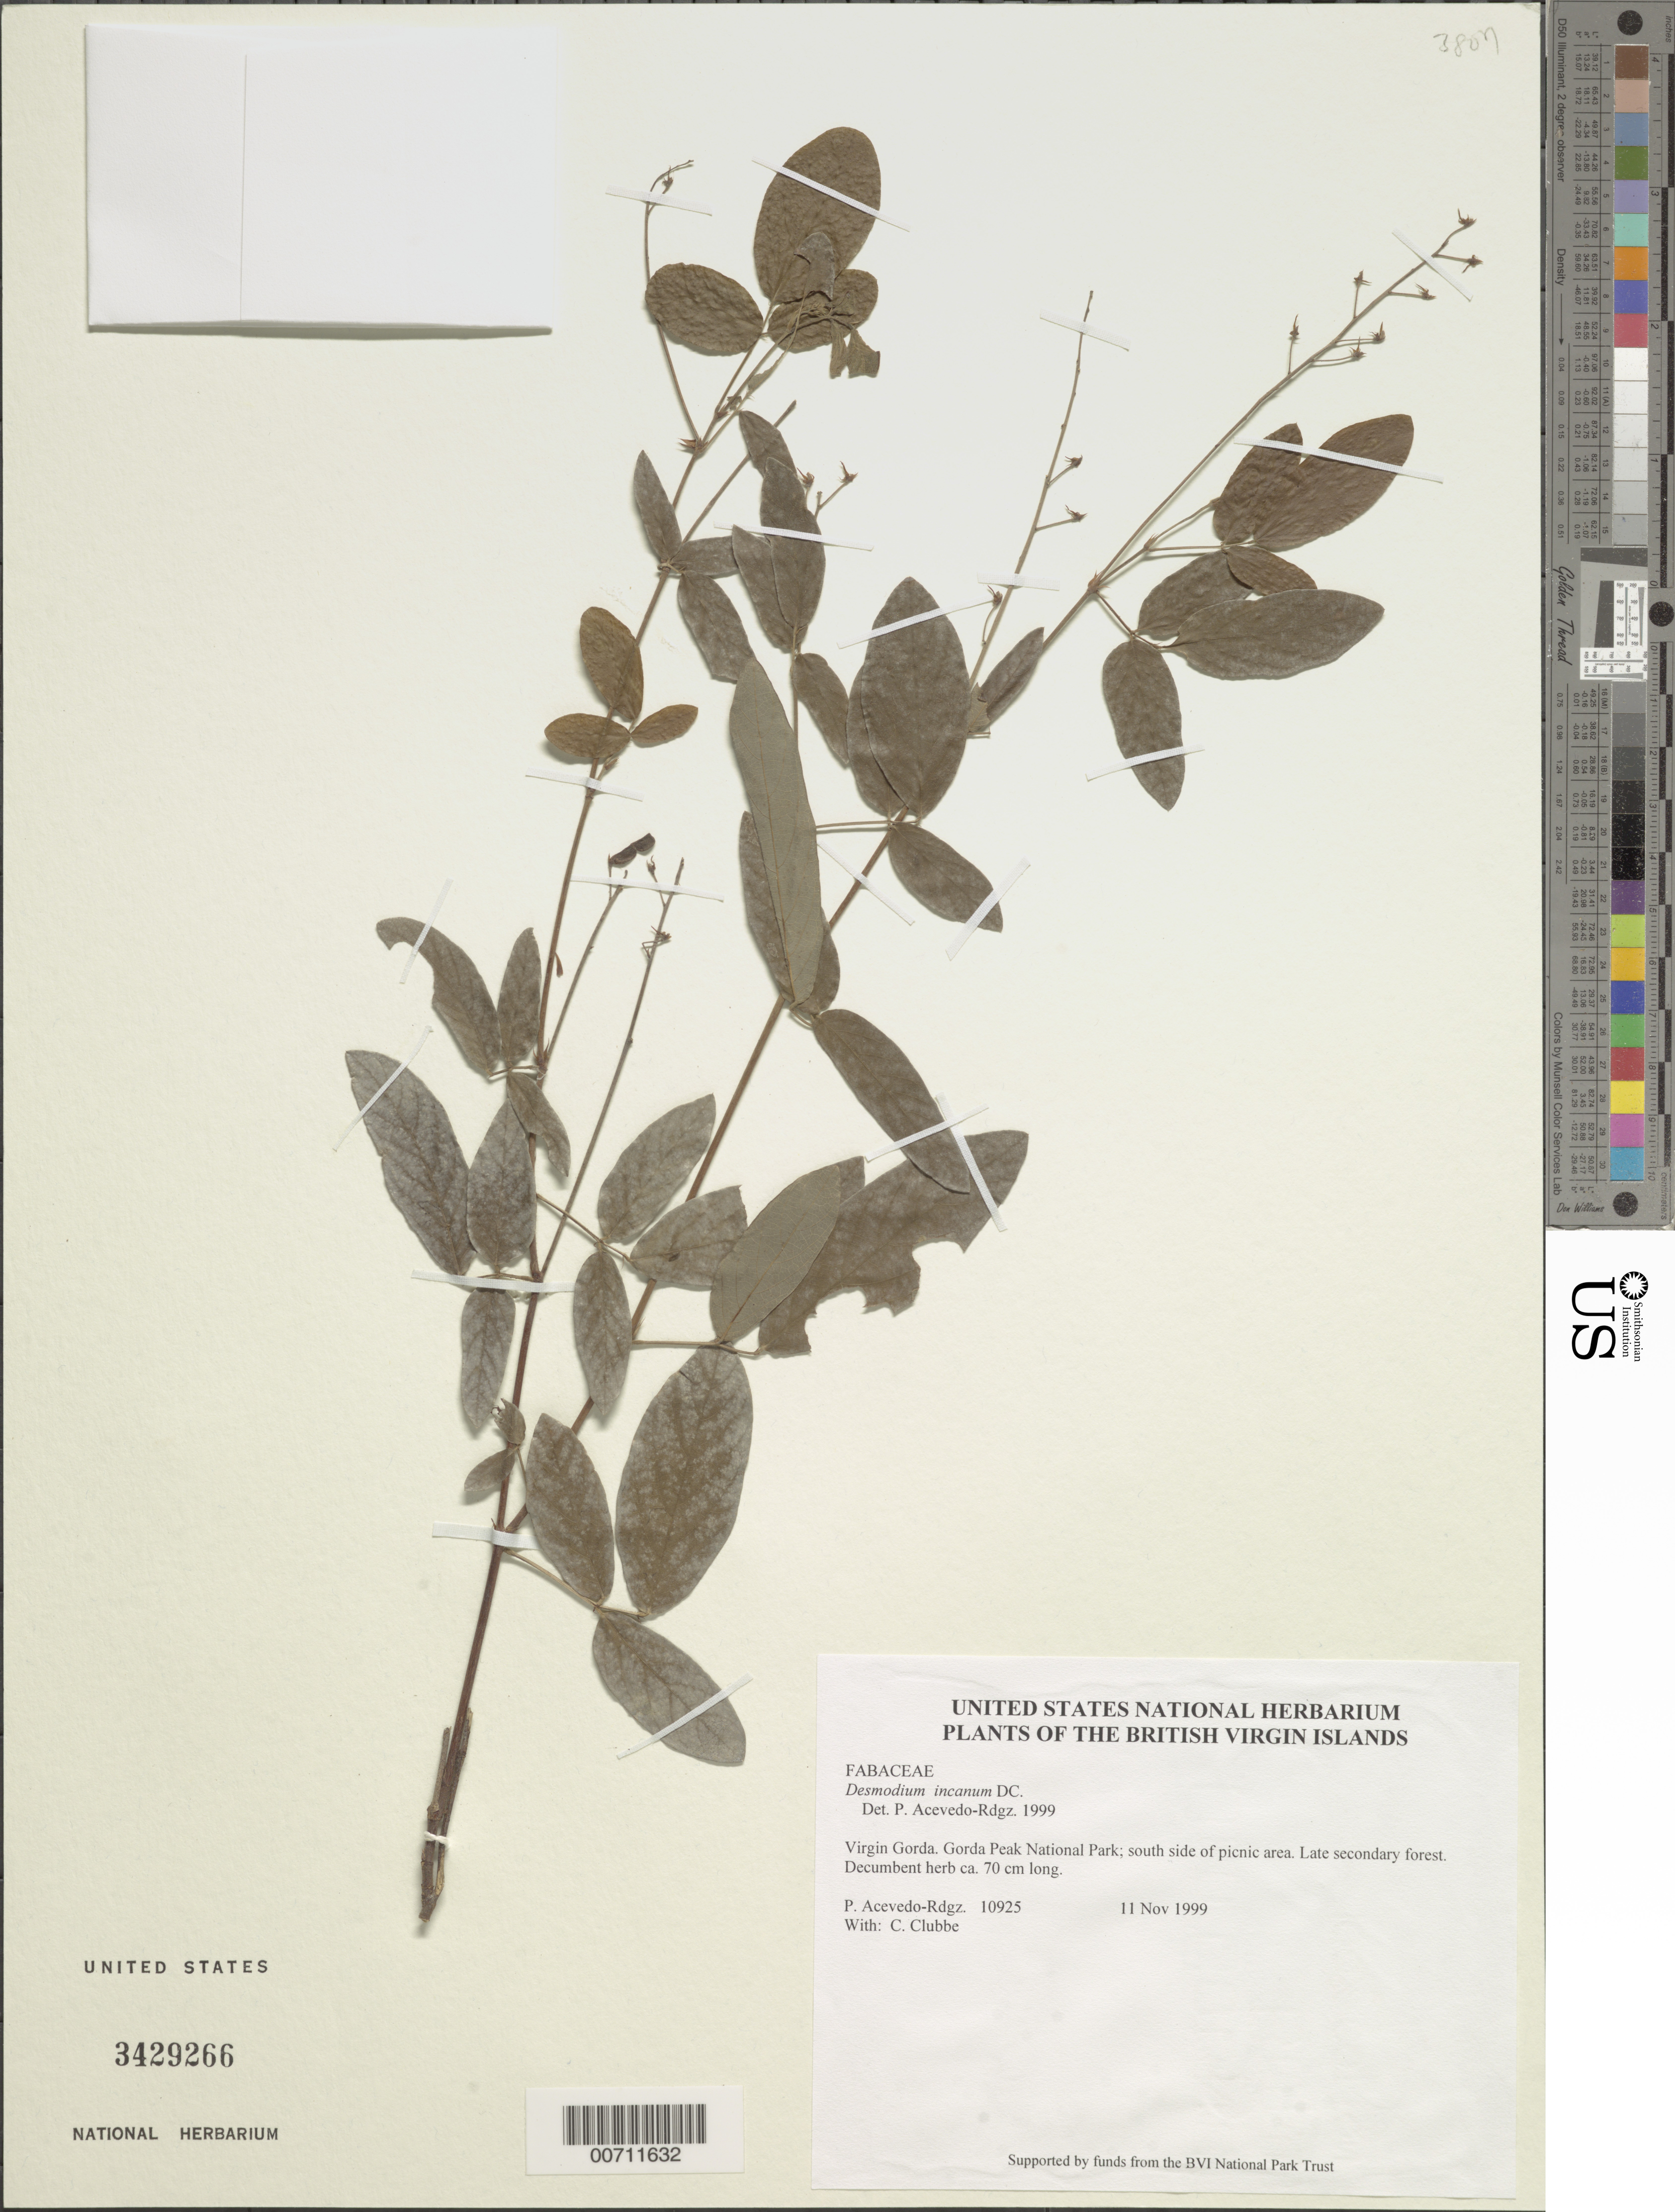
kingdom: Plantae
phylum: Tracheophyta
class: Magnoliopsida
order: Fabales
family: Fabaceae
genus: Desmodium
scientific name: Desmodium incanum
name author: (Sw.) DC.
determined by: Acevedo-Rodríguez, P., (BOT), Smithsonian Institution - National Museum of Natural History (UNITED STATES)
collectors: P. Acevedo-Rodr., C. Clubbe, M. Gillman & C. Hankamer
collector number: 10925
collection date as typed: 11 Nov 1999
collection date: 1999-11-11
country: British Virgin Islands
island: Virgin Gorda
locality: Gorda Peak National Park; south side of picnic area.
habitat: Late secondary forest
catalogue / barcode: US 3429266